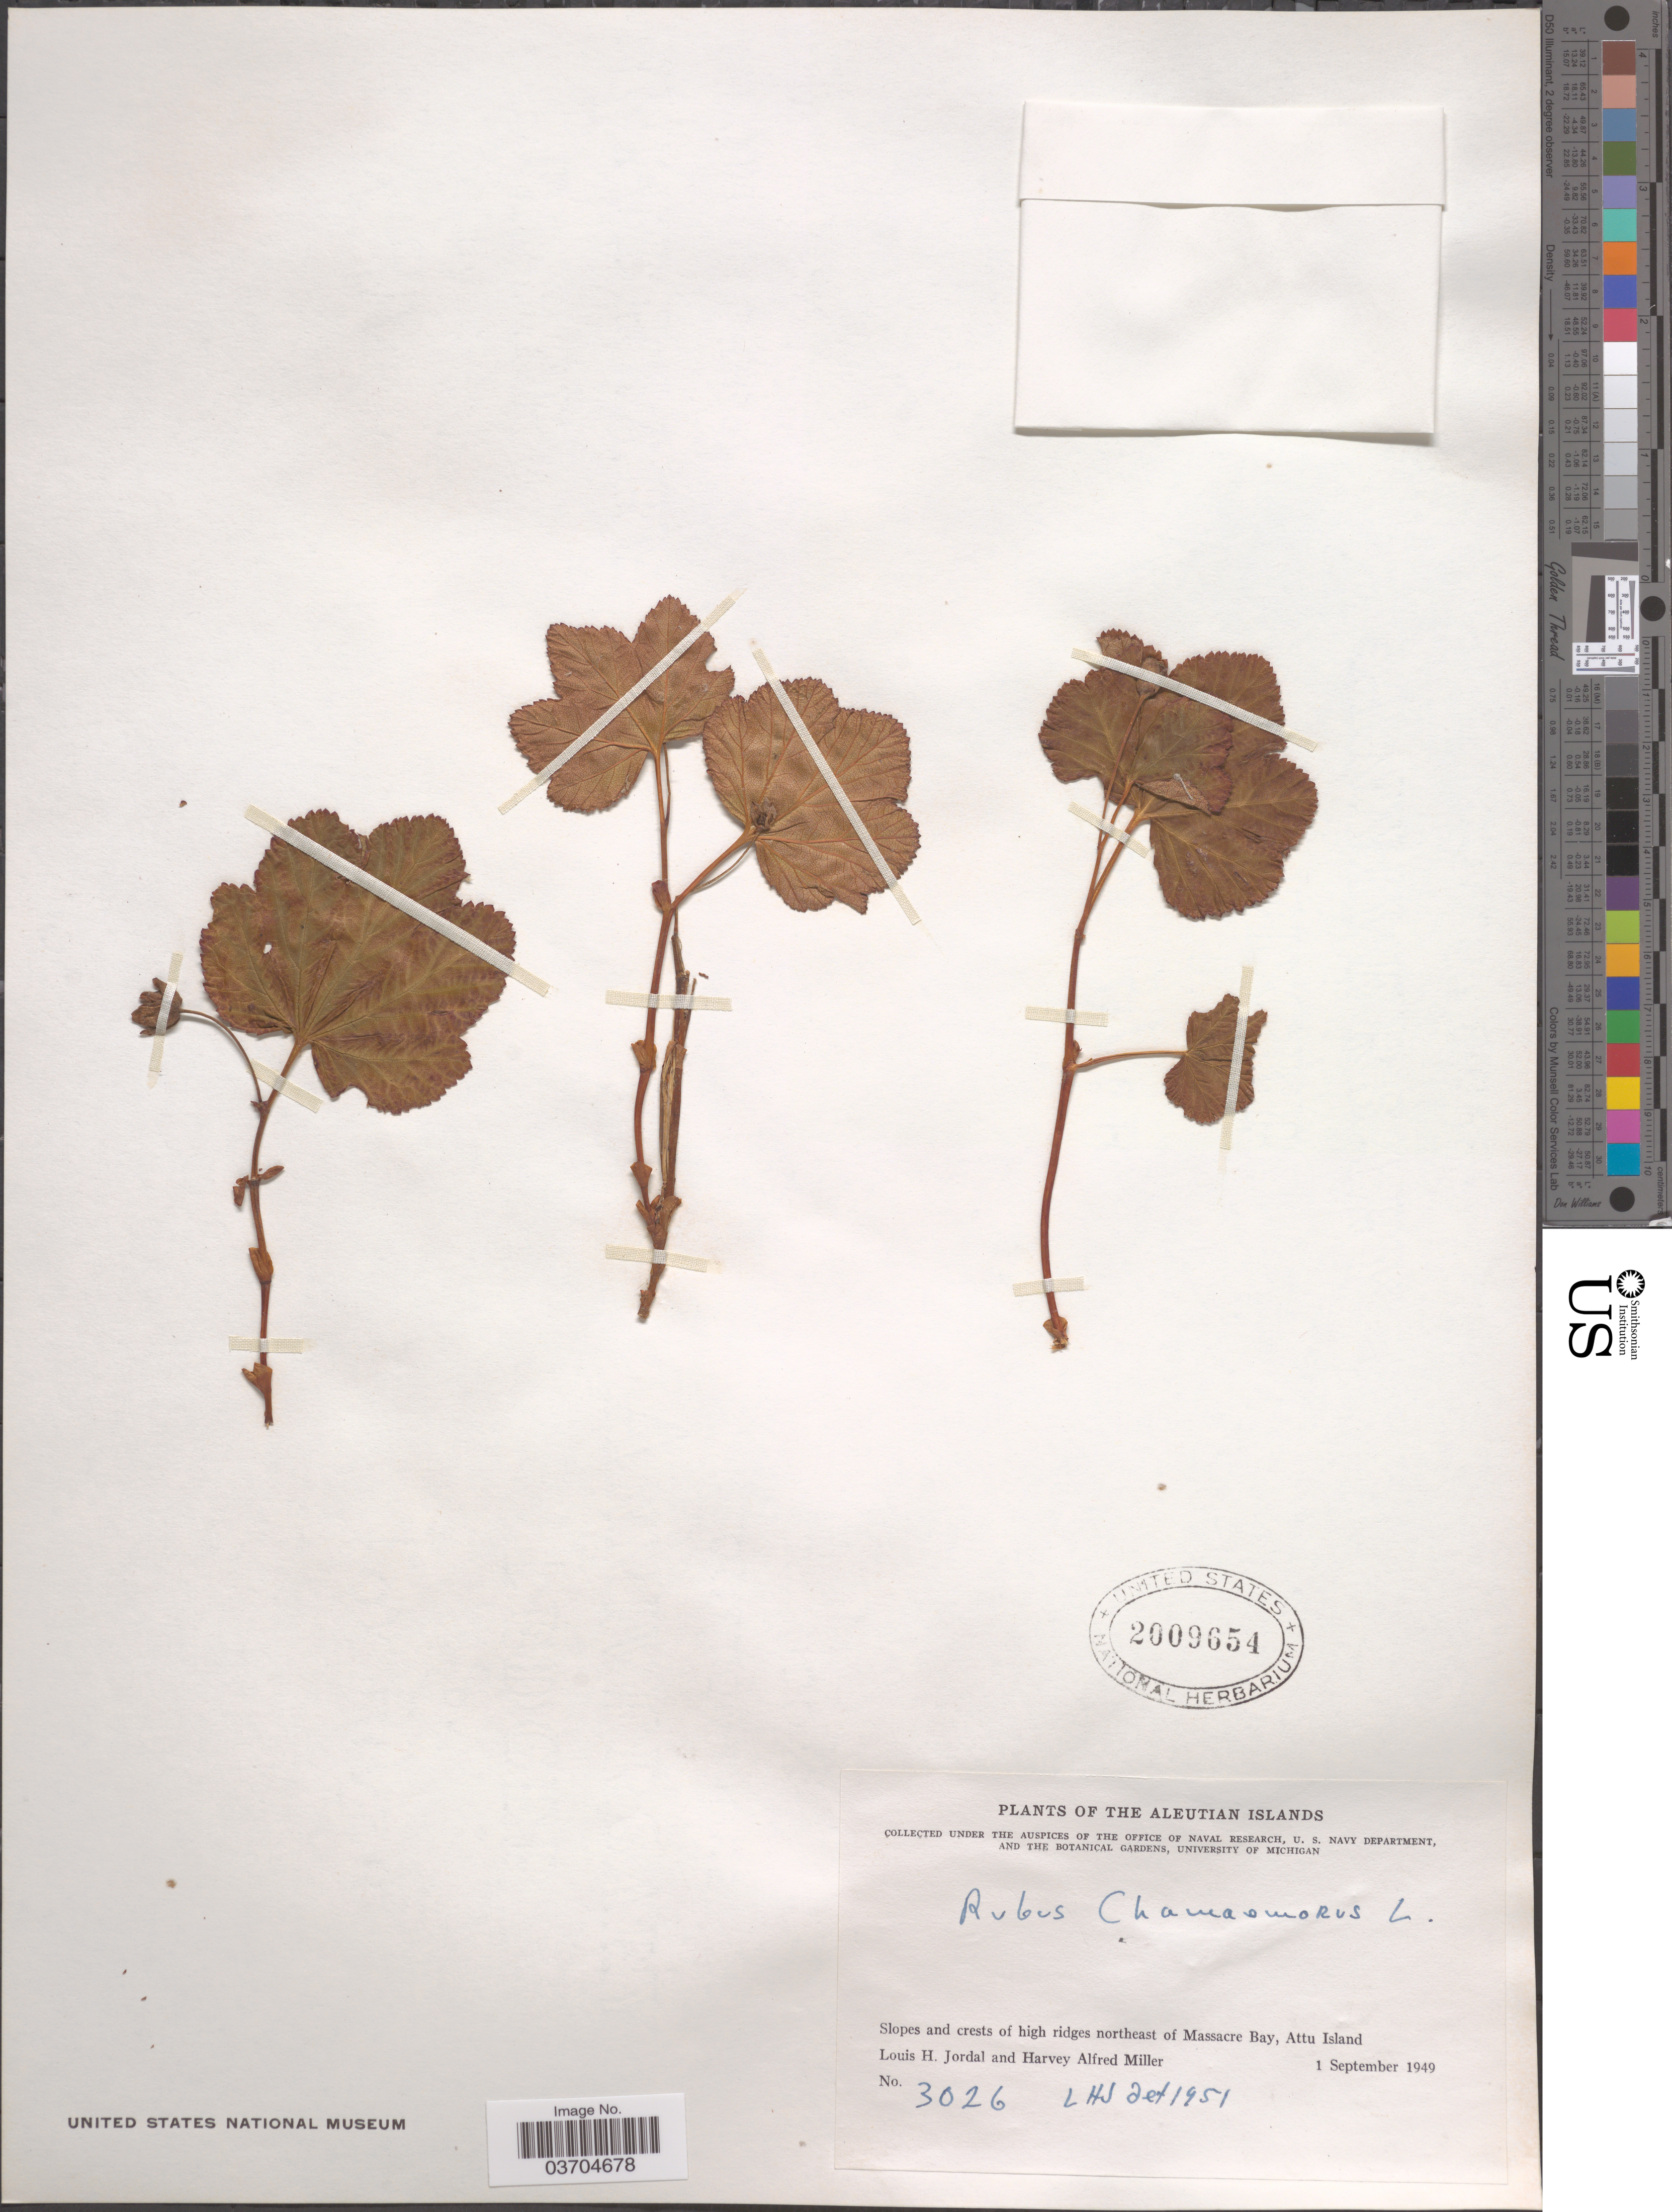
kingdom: Plantae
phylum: Tracheophyta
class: Magnoliopsida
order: Rosales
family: Rosaceae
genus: Rubus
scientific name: Rubus chamaemorus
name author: L.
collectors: L. Jordal & H. A. Miller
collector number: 3026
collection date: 1949-09-01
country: United States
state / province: Alaska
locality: The Aleutian Islands. Slopes and crests of high ridges northeast of Massacre Bay, Attu Island.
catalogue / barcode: US 2009654